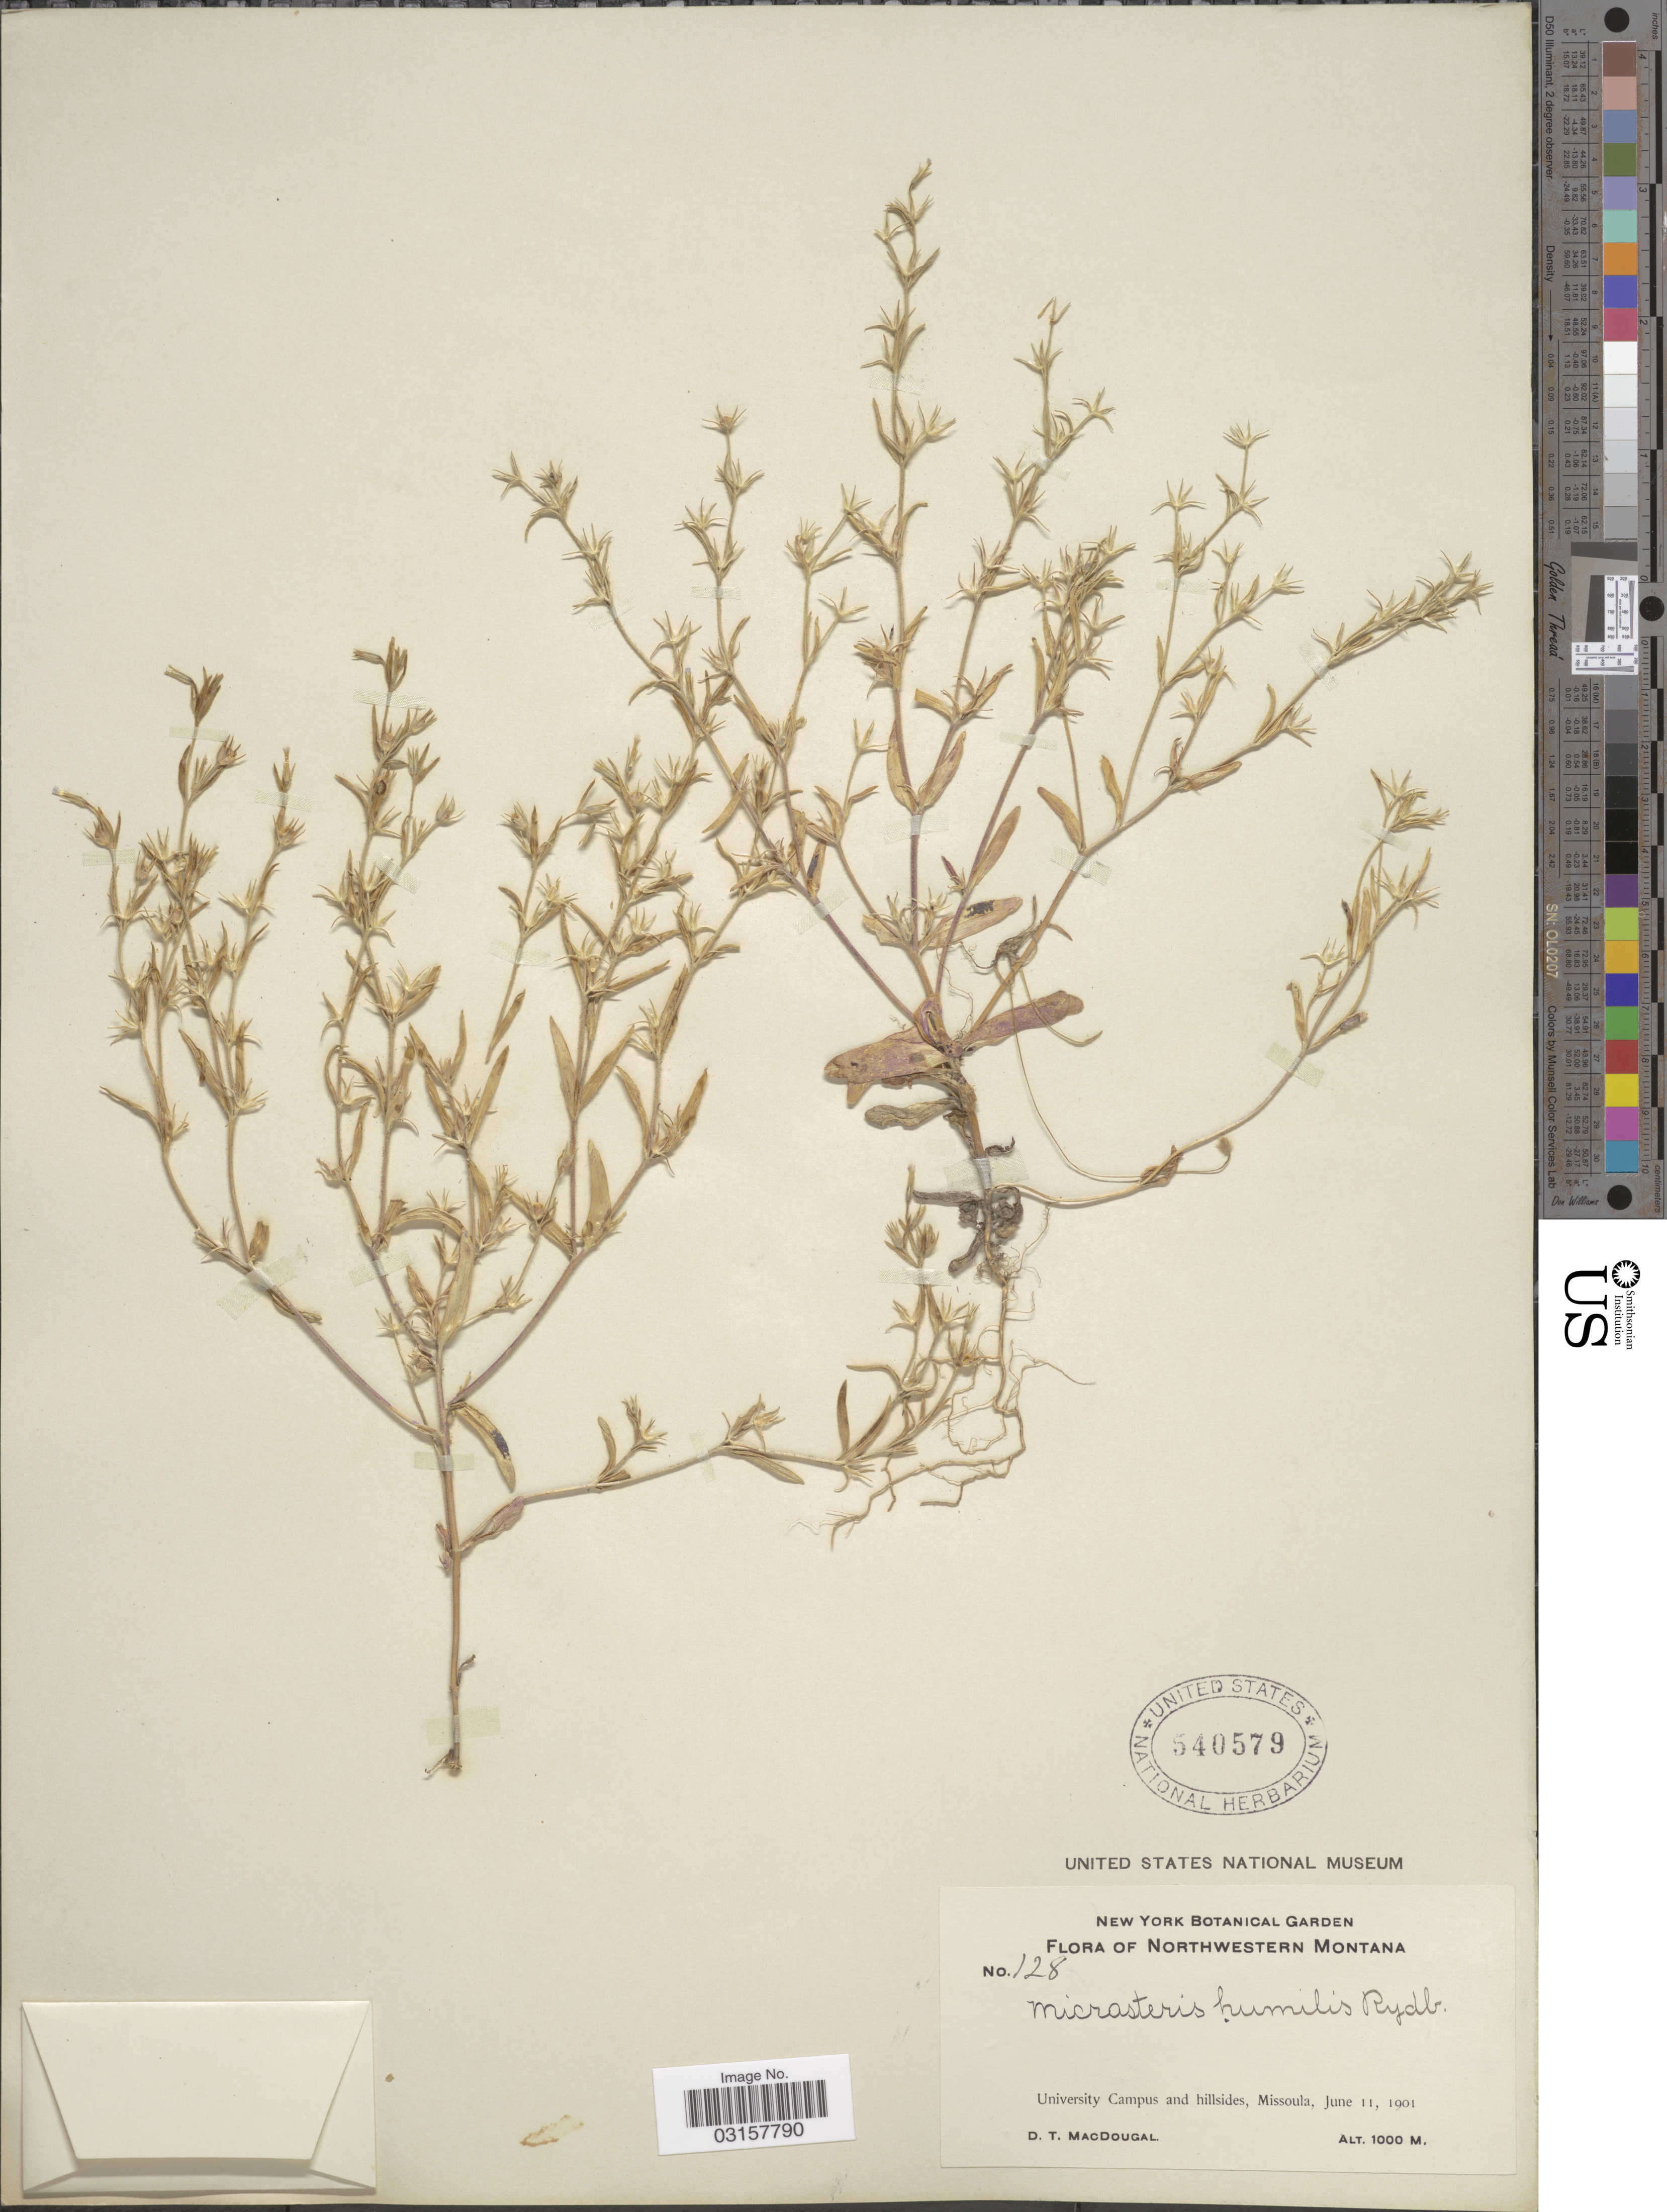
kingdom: Plantae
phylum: Tracheophyta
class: Magnoliopsida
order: Ericales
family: Polemoniaceae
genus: Microsteris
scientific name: Microsteris gracilis var. humilior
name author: (Hook.) Cronquist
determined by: (US) Smithsonian Institution - National Museum of Natural History - Department of Botany (UNITED STATES)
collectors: D. T. MacDougal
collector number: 128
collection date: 1901-06-11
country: United States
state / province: Montana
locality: Northwestern Montana. University Campus and hillsides, Missoula.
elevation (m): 1000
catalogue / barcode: US 540579